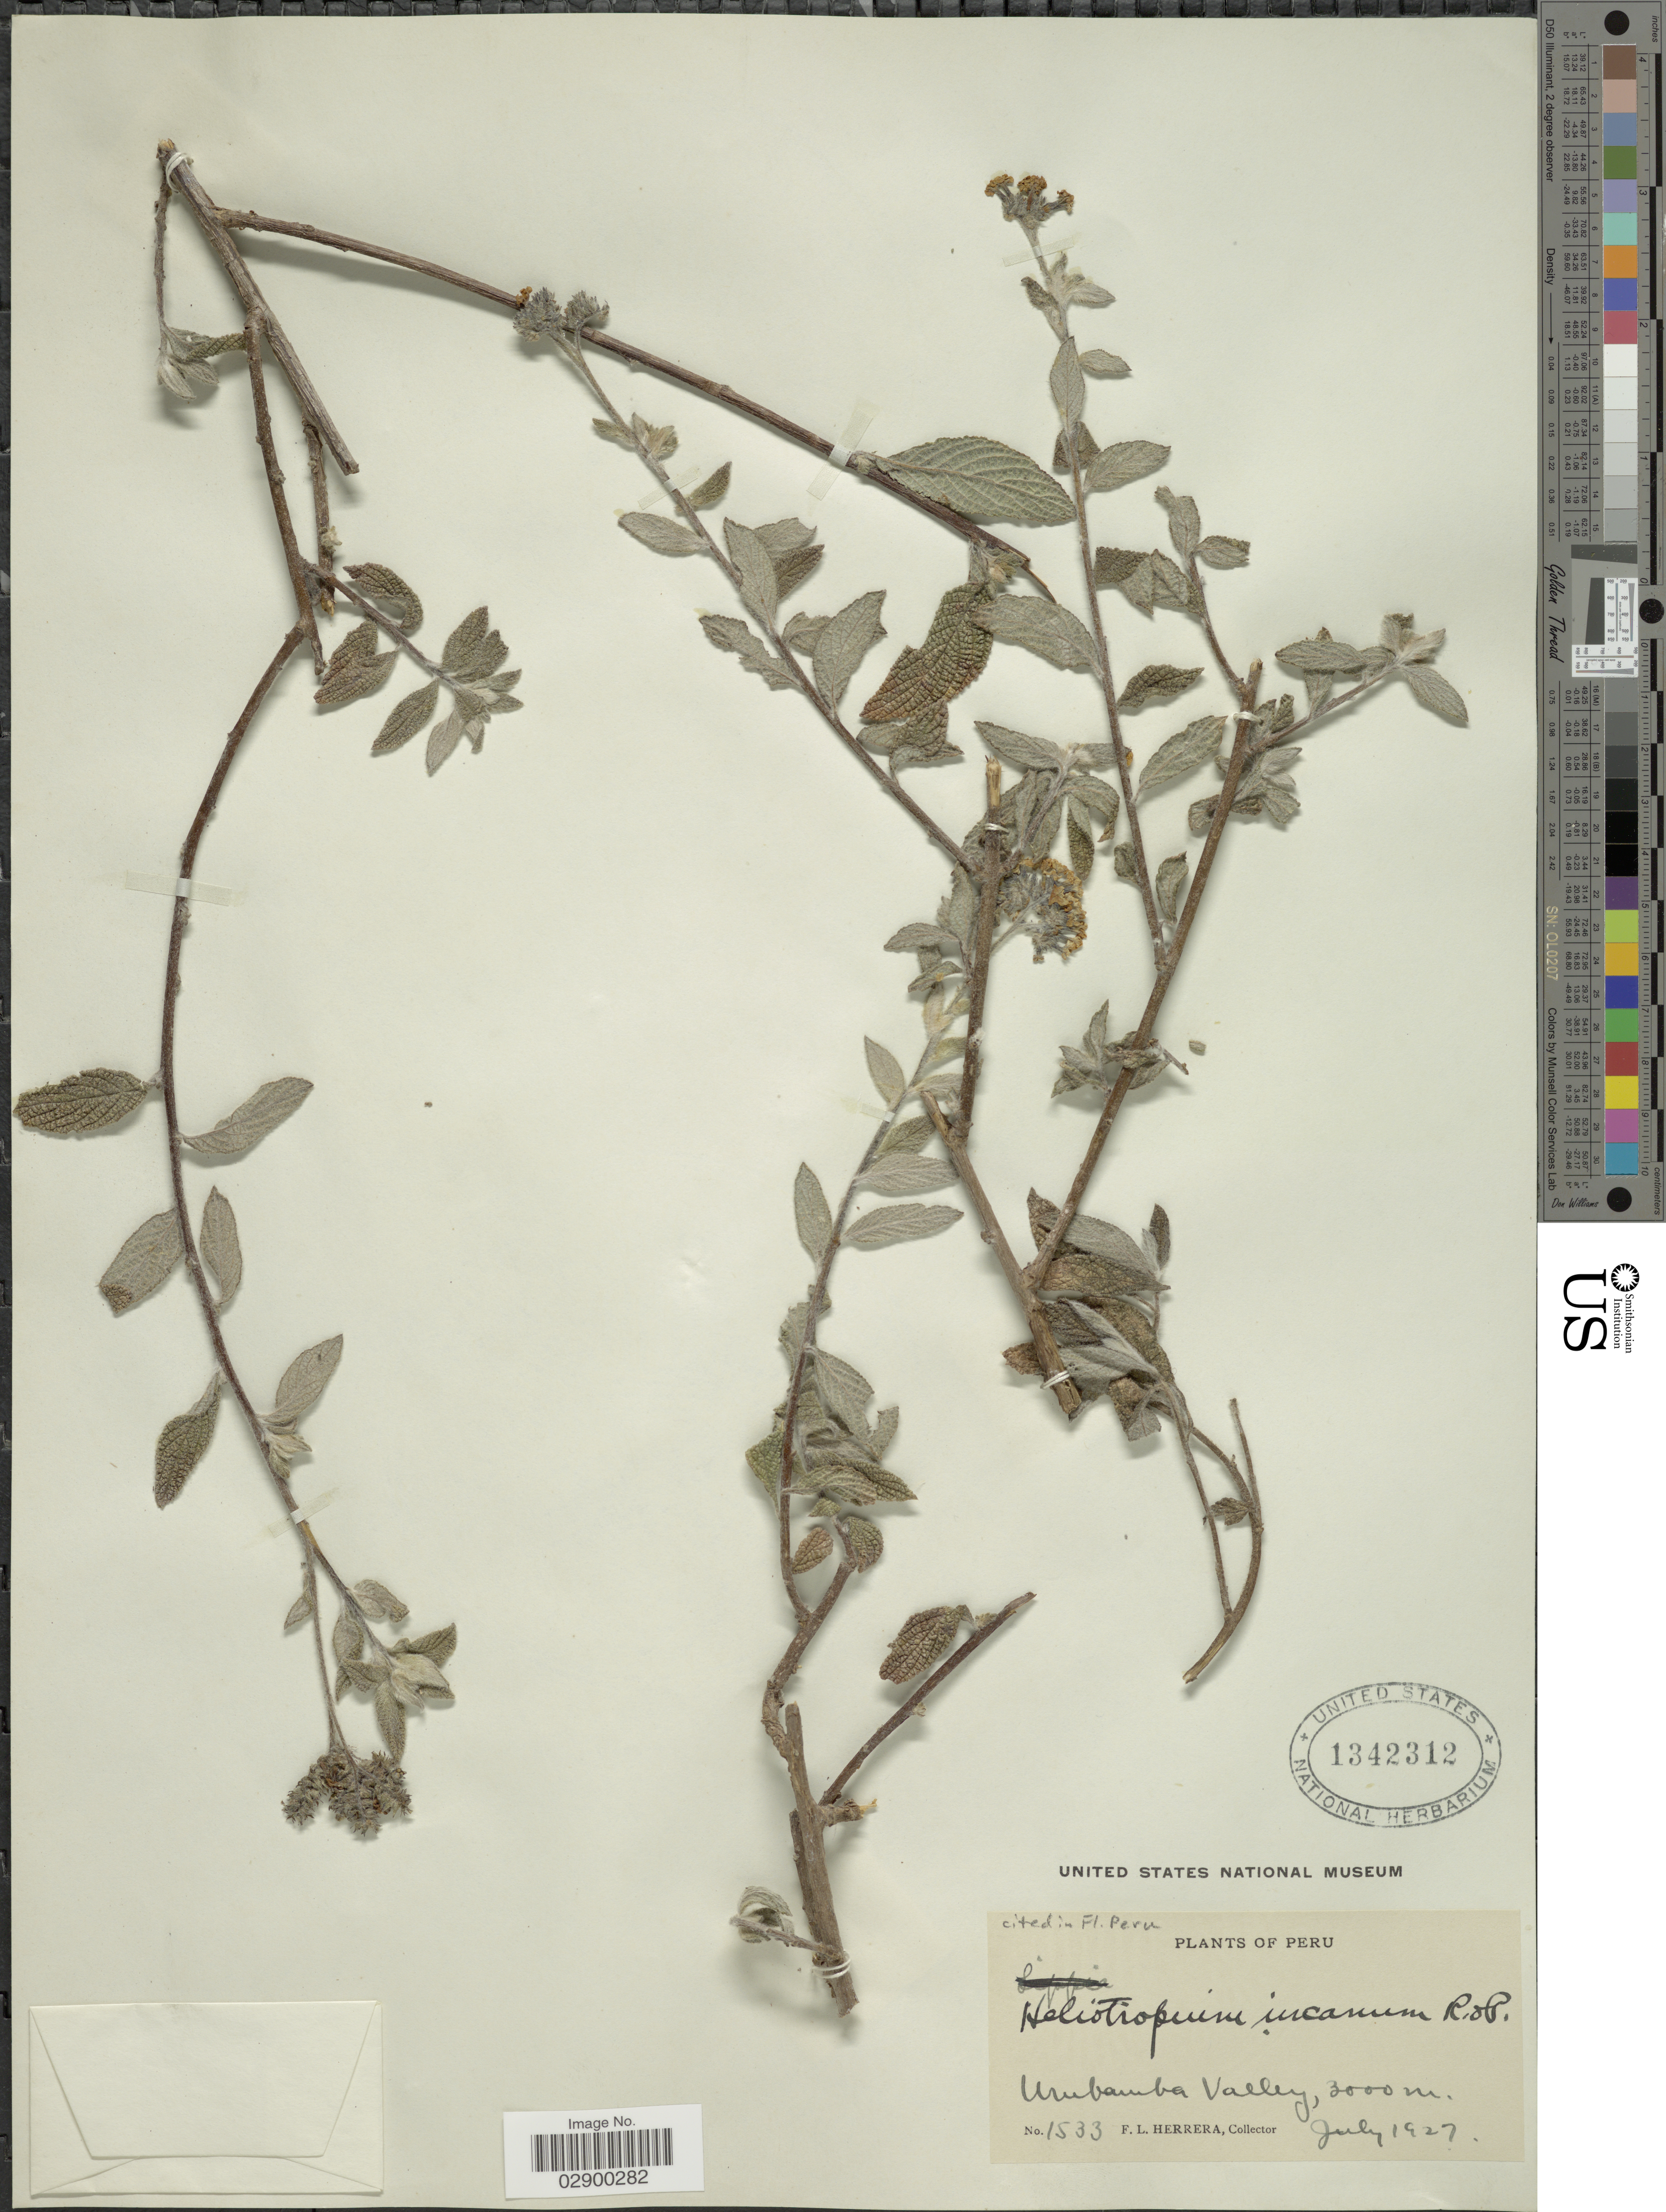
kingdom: Plantae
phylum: Tracheophyta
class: Magnoliopsida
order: Boraginales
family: Heliotropiaceae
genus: Heliotropium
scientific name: Heliotropium incanum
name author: Ruiz & Pav.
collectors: F. L. Herrera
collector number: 1533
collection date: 1927-07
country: Peru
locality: Urubamba Valley.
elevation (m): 3000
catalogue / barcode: US 1342312